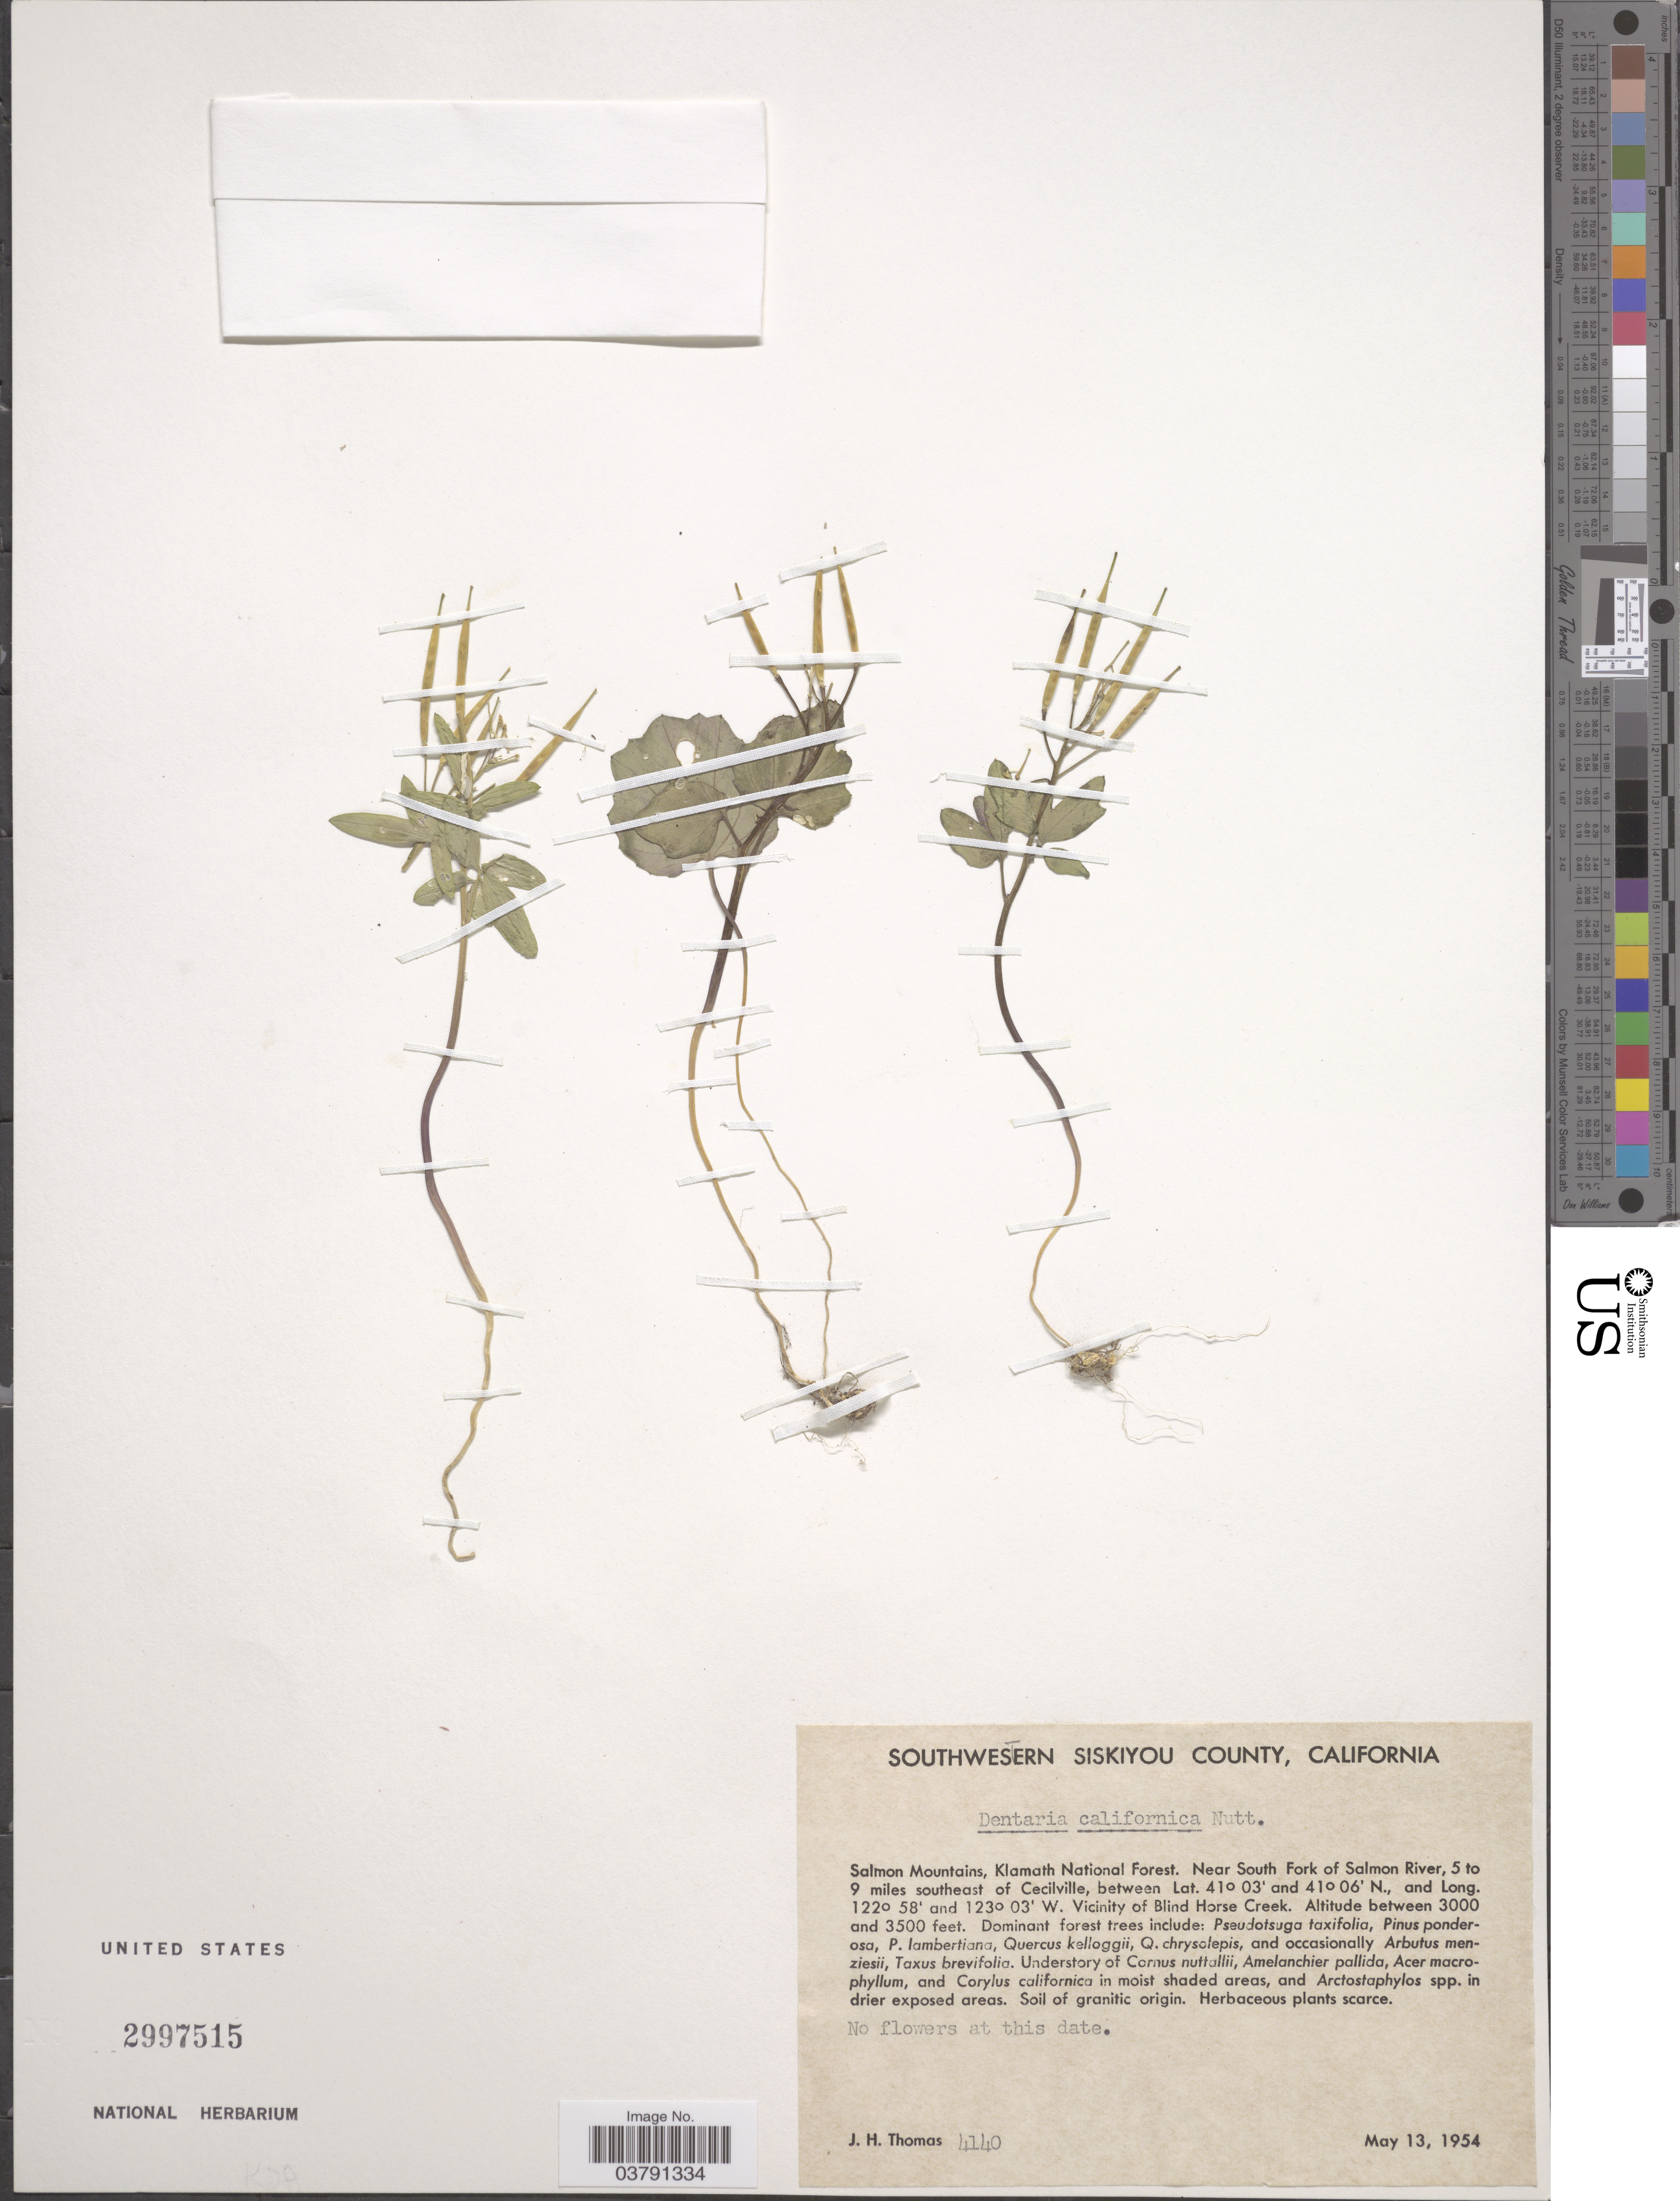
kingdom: Plantae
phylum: Tracheophyta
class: Magnoliopsida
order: Brassicales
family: Brassicaceae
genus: Dentaria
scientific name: Dentaria californica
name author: Nutt.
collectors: J. H. Thomas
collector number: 4140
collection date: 1954-05-13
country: United States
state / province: California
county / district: Siskiyou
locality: Southwestern Siskiyou County. Salmon Mountains, Klamath National Forest. Near South Fork of Salmon River, 5 to 9 miles southeast of Cecilville. Vicinity of Blind Horse Creek.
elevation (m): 914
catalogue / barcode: US 2997515